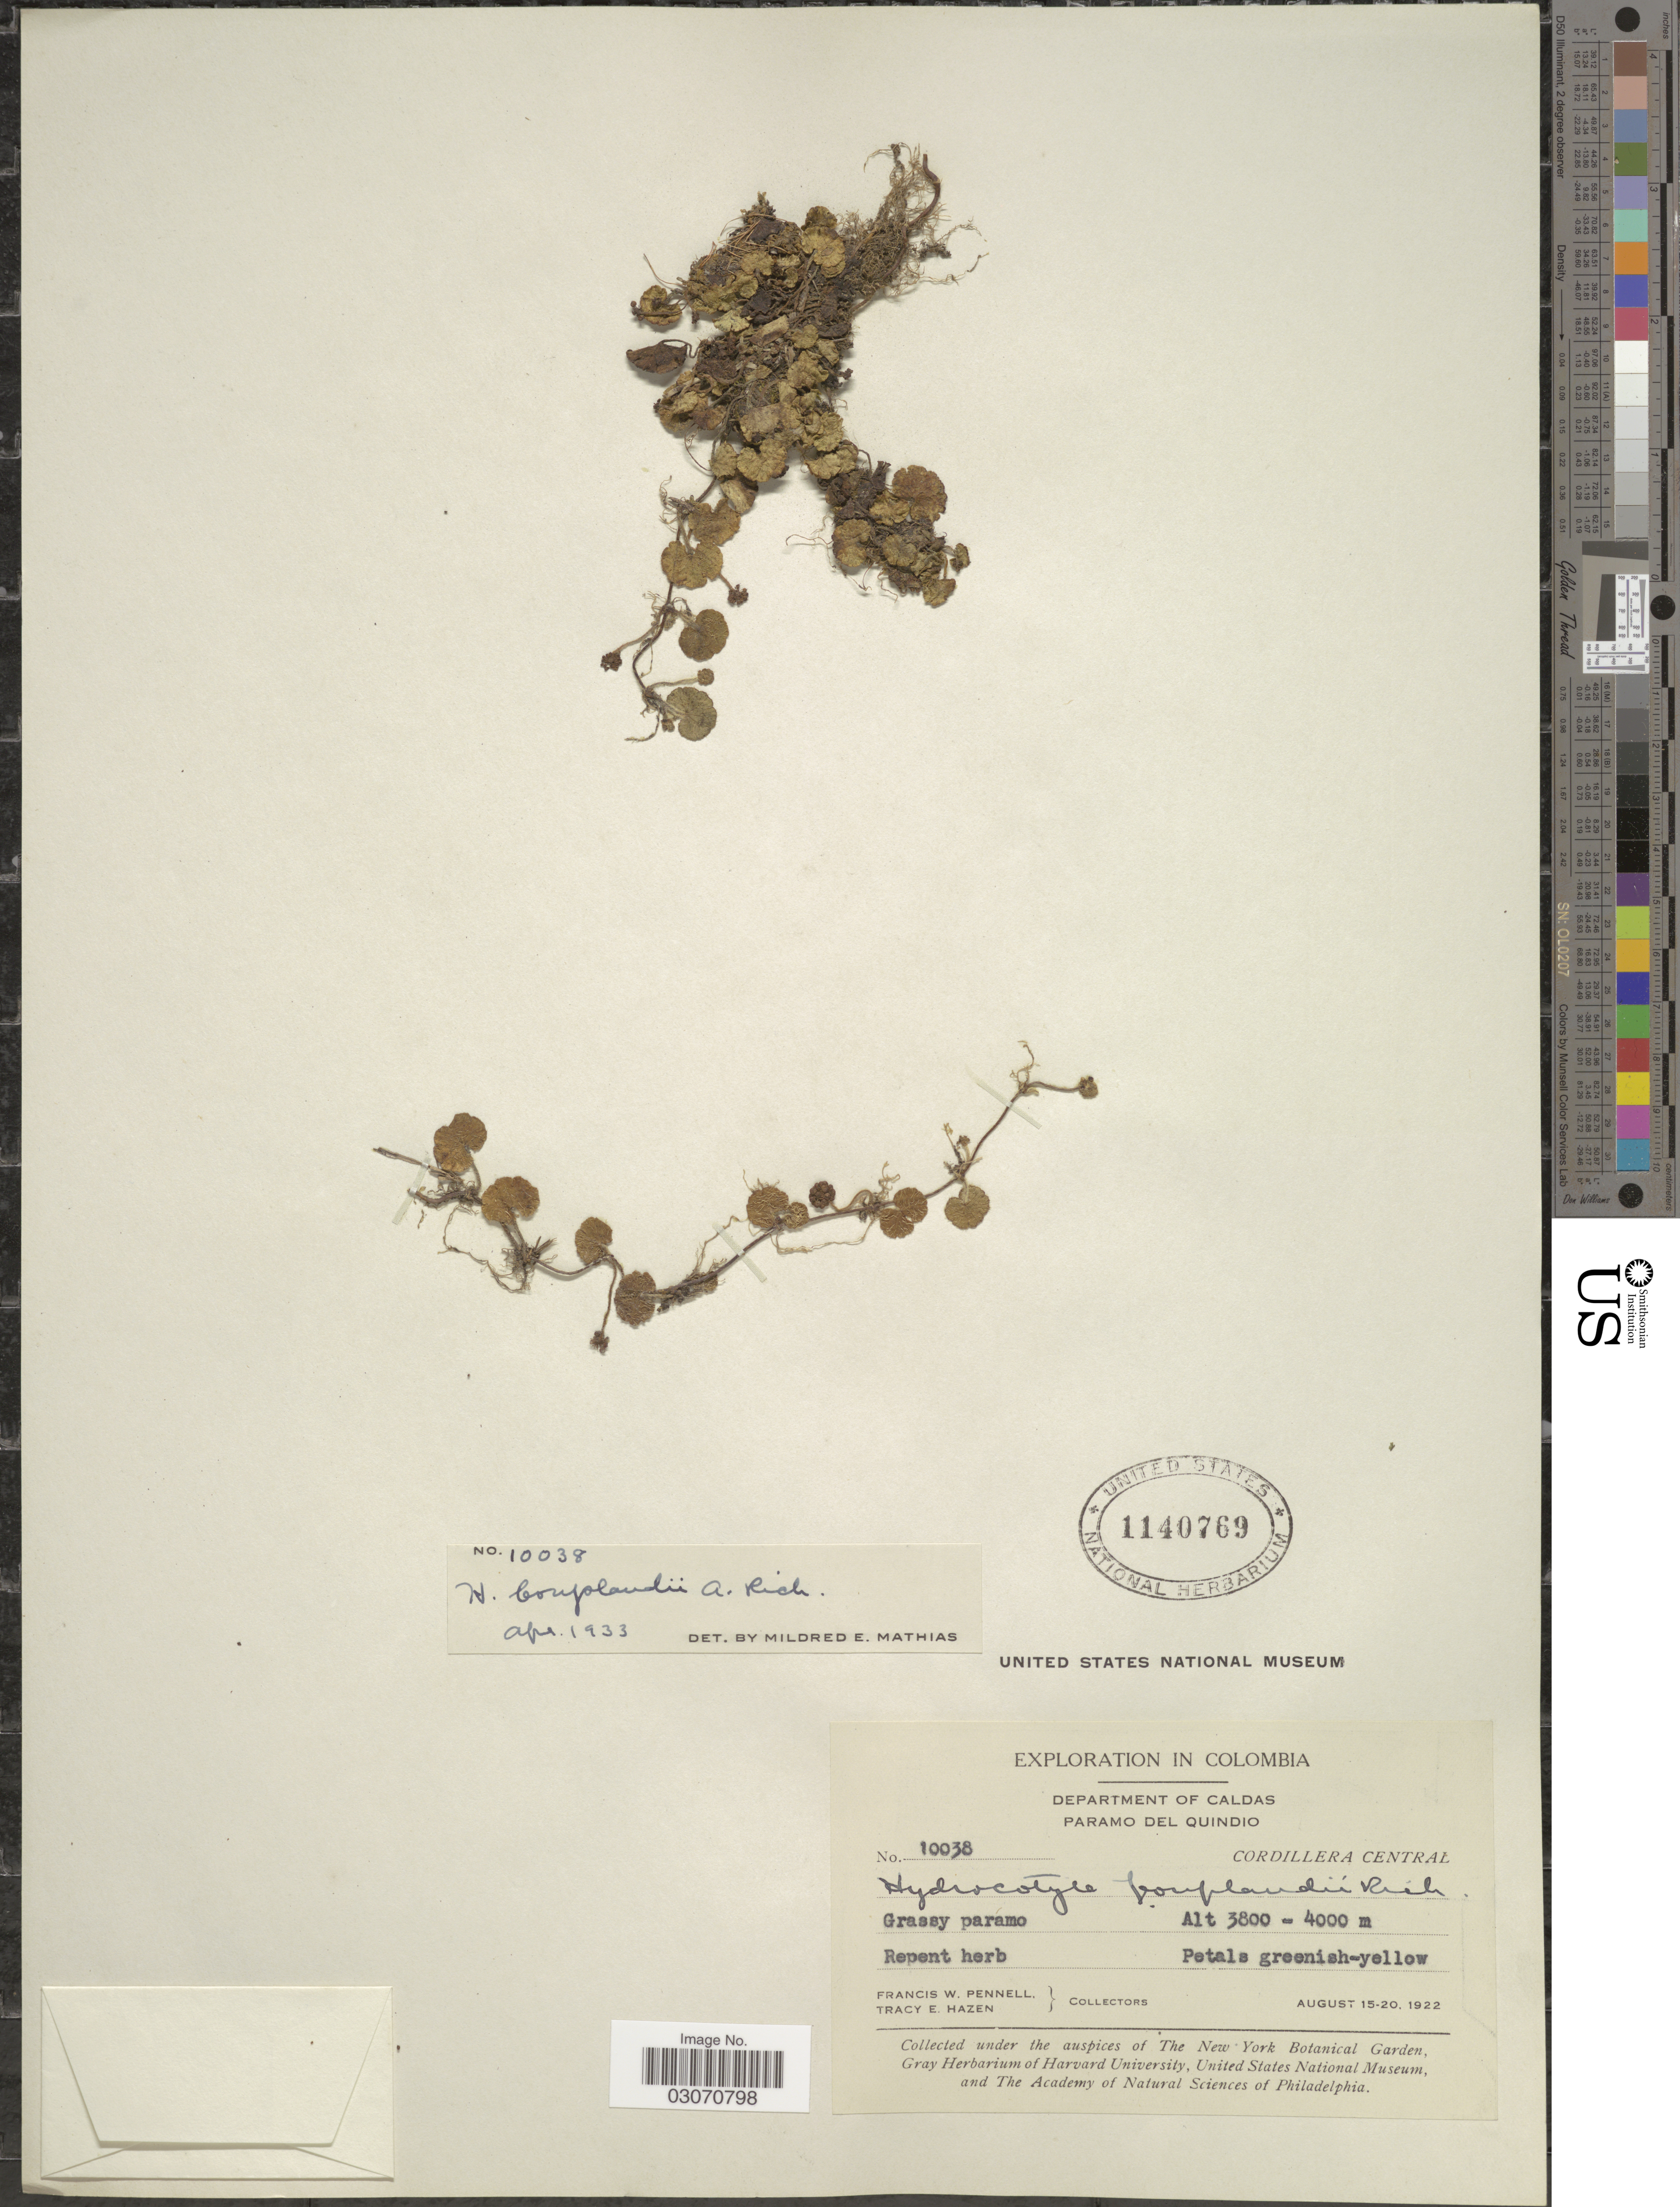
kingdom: Plantae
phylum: Tracheophyta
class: Magnoliopsida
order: Apiales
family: Araliaceae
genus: Hydrocotyle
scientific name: Hydrocotyle bonplandii var. bonplandii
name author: A. Rich.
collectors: F. W. Pennell & T. E. Hazen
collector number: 10038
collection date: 1922-08-15/1922-08-20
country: Colombia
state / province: Caldas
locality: Department of Caldas Paramo Del Quindio. Cordillera Central. Grassy paramo.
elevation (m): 3800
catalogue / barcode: US 1140769